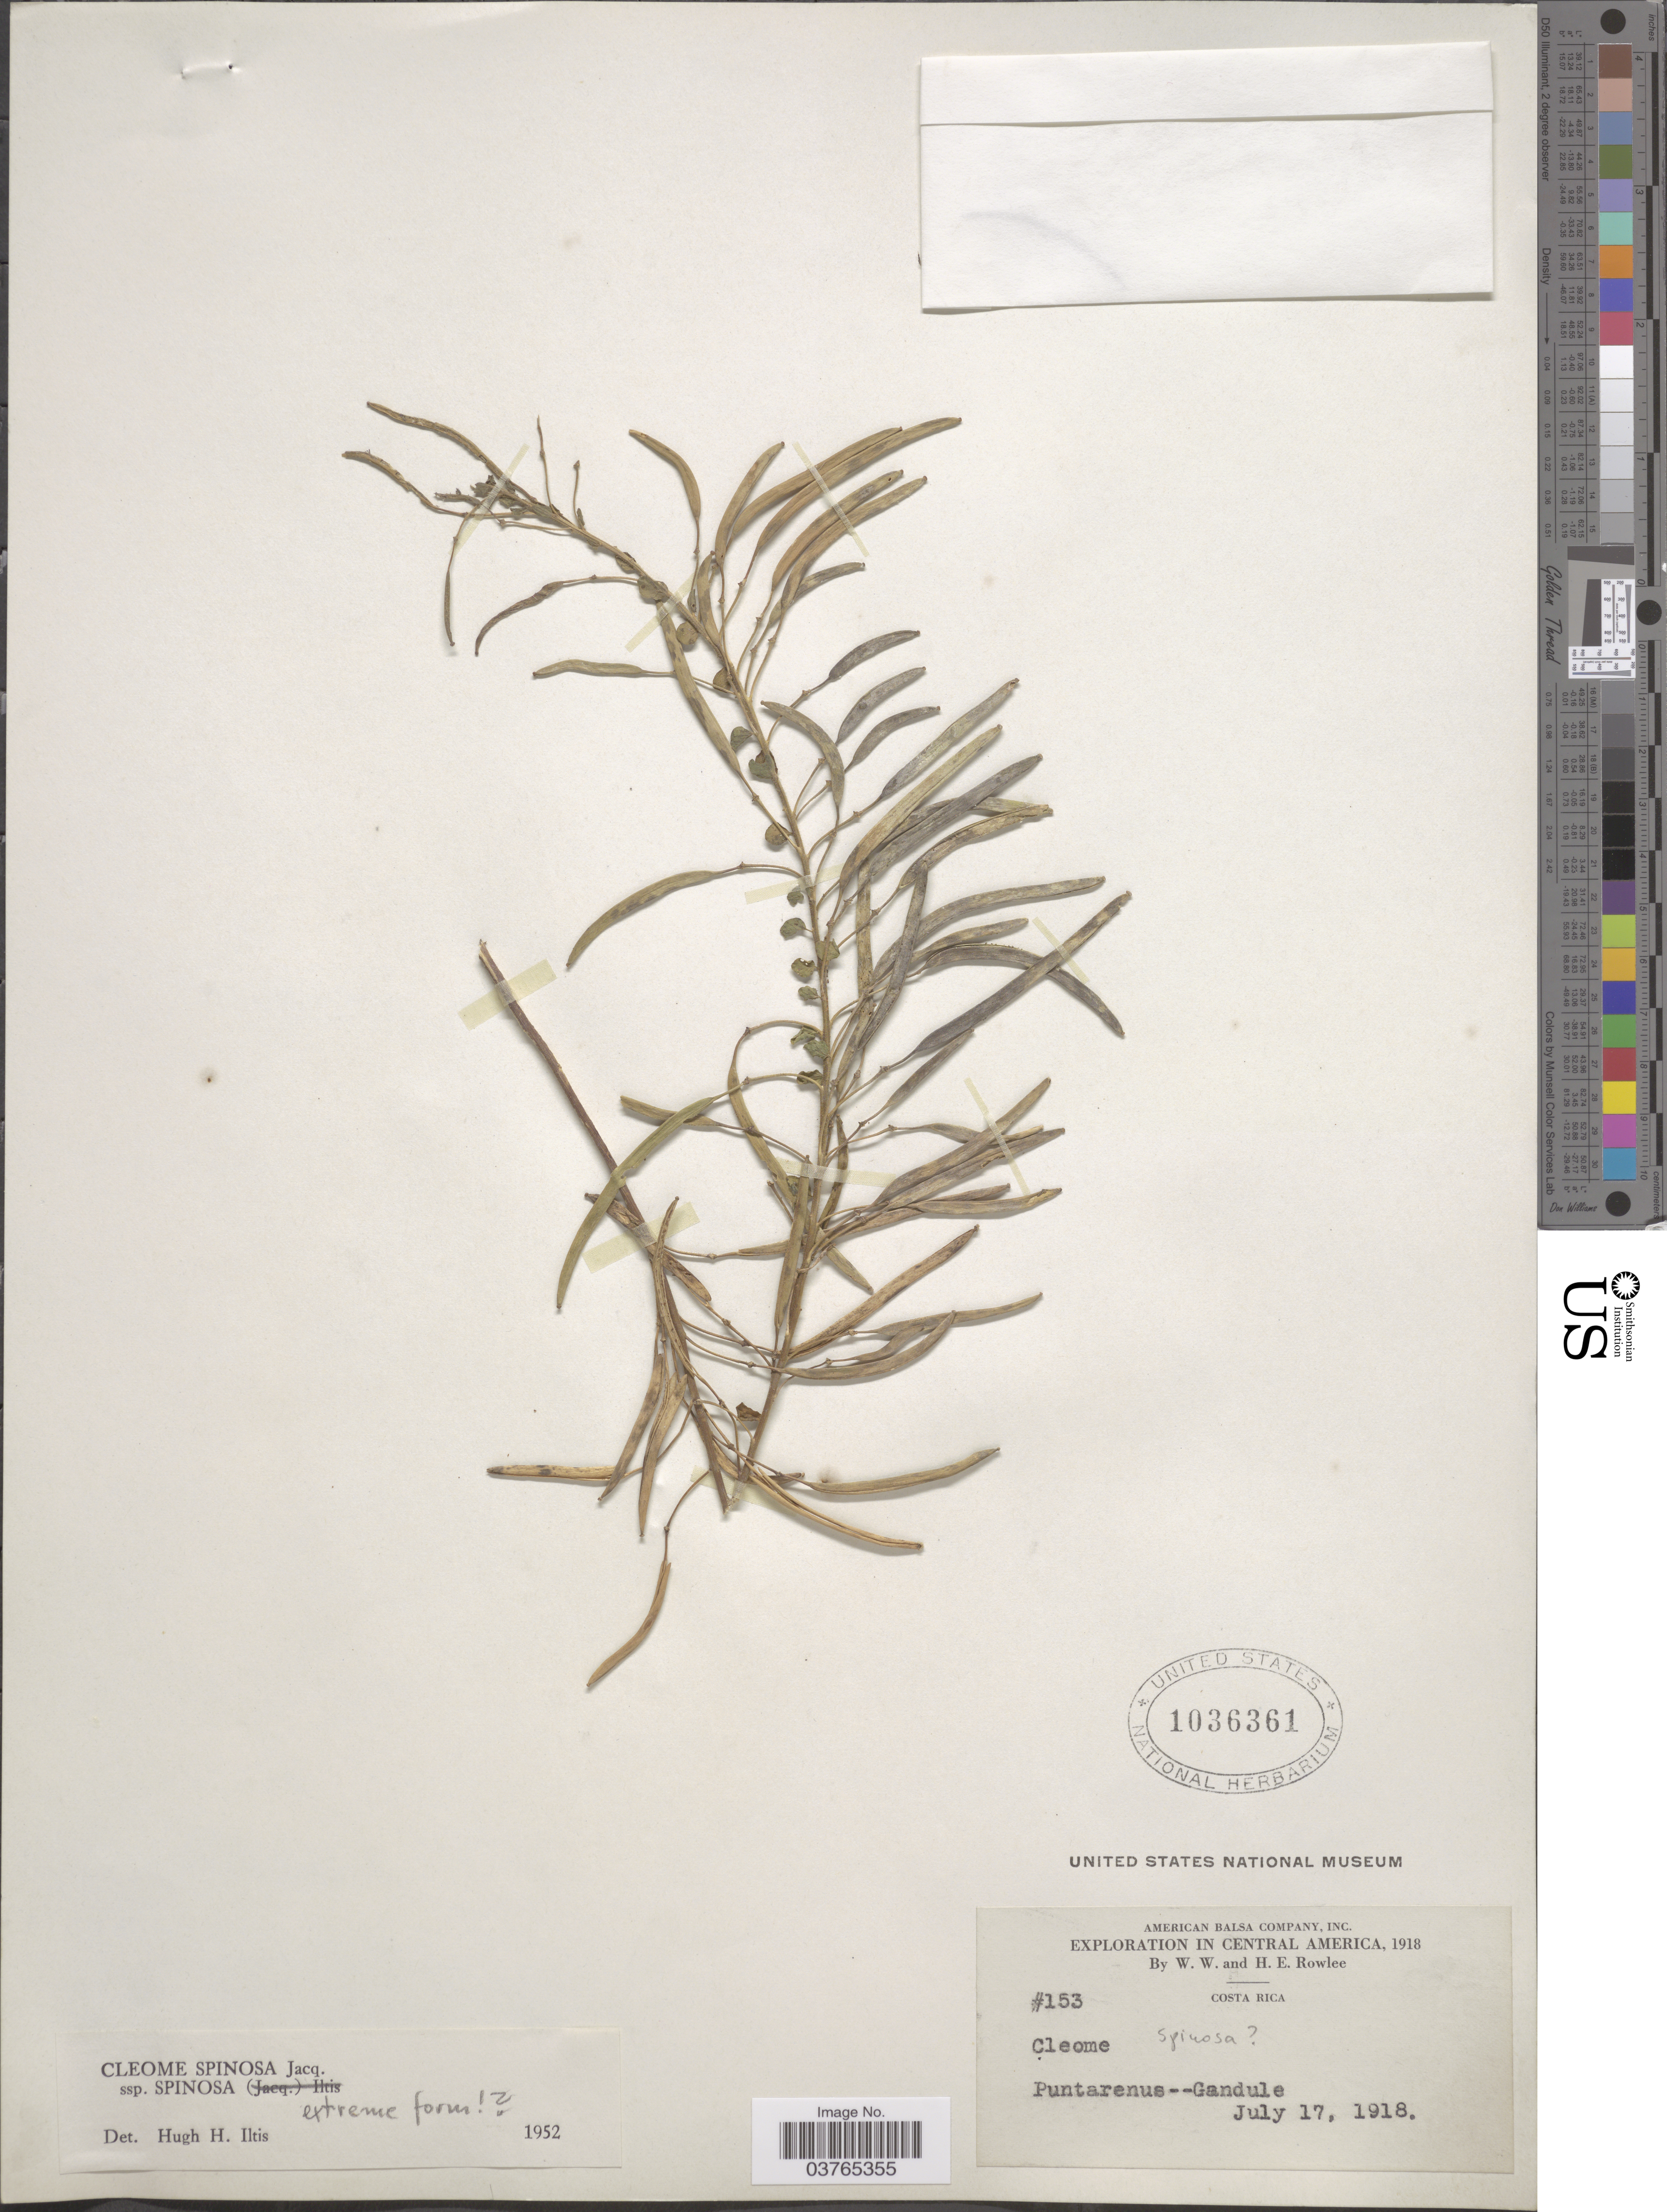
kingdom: Plantae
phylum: Tracheophyta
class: Magnoliopsida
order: Brassicales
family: Cleomaceae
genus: Tarenaya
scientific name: Tarenaya spinosa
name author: (Jacq.) Raf.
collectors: W. W. Rowlee & H. E. Rowlee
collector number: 153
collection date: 1918-07-17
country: Costa Rica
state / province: Puntarenas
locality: Puntarenus--Gandule.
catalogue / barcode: US 1036361